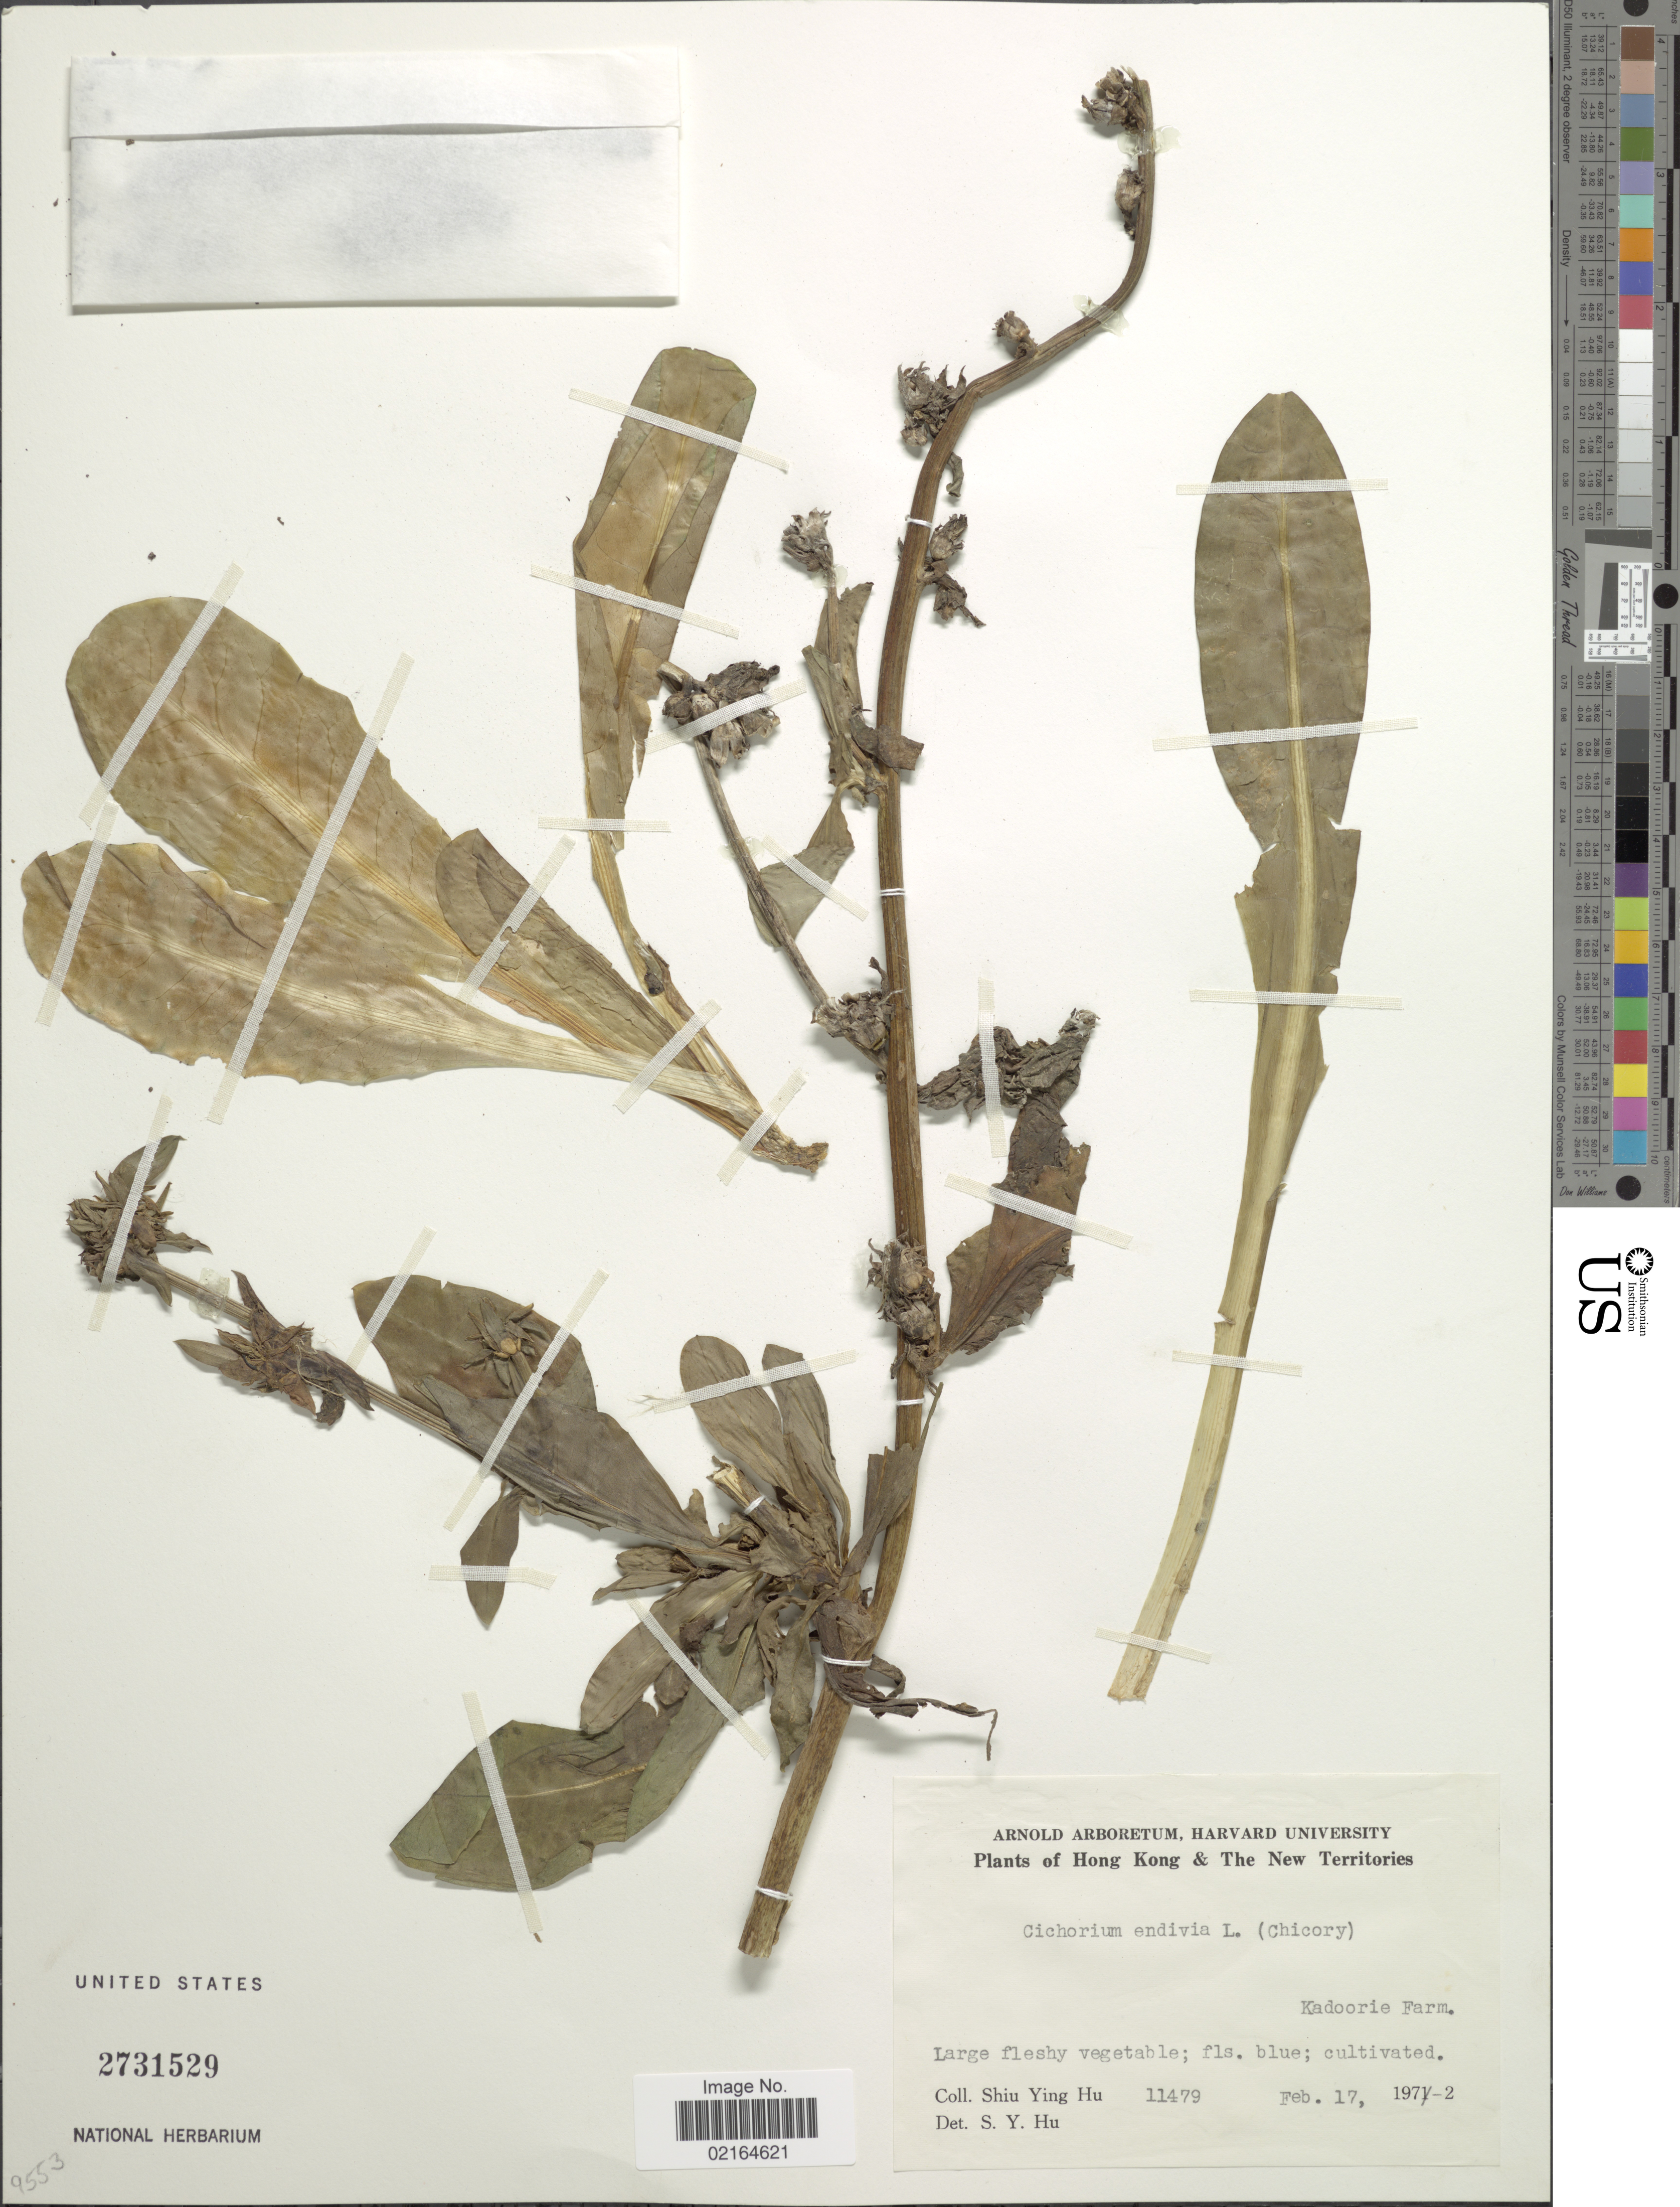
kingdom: Plantae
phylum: Tracheophyta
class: Magnoliopsida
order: Asterales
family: Asteraceae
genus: Cichorium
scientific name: Cichorium endivia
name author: L.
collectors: S. Y. Hu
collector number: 11479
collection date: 1972-02-17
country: China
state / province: Hong Kong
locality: Hong Kong & The New Territories, Kadoorie Farm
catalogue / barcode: US 2731529